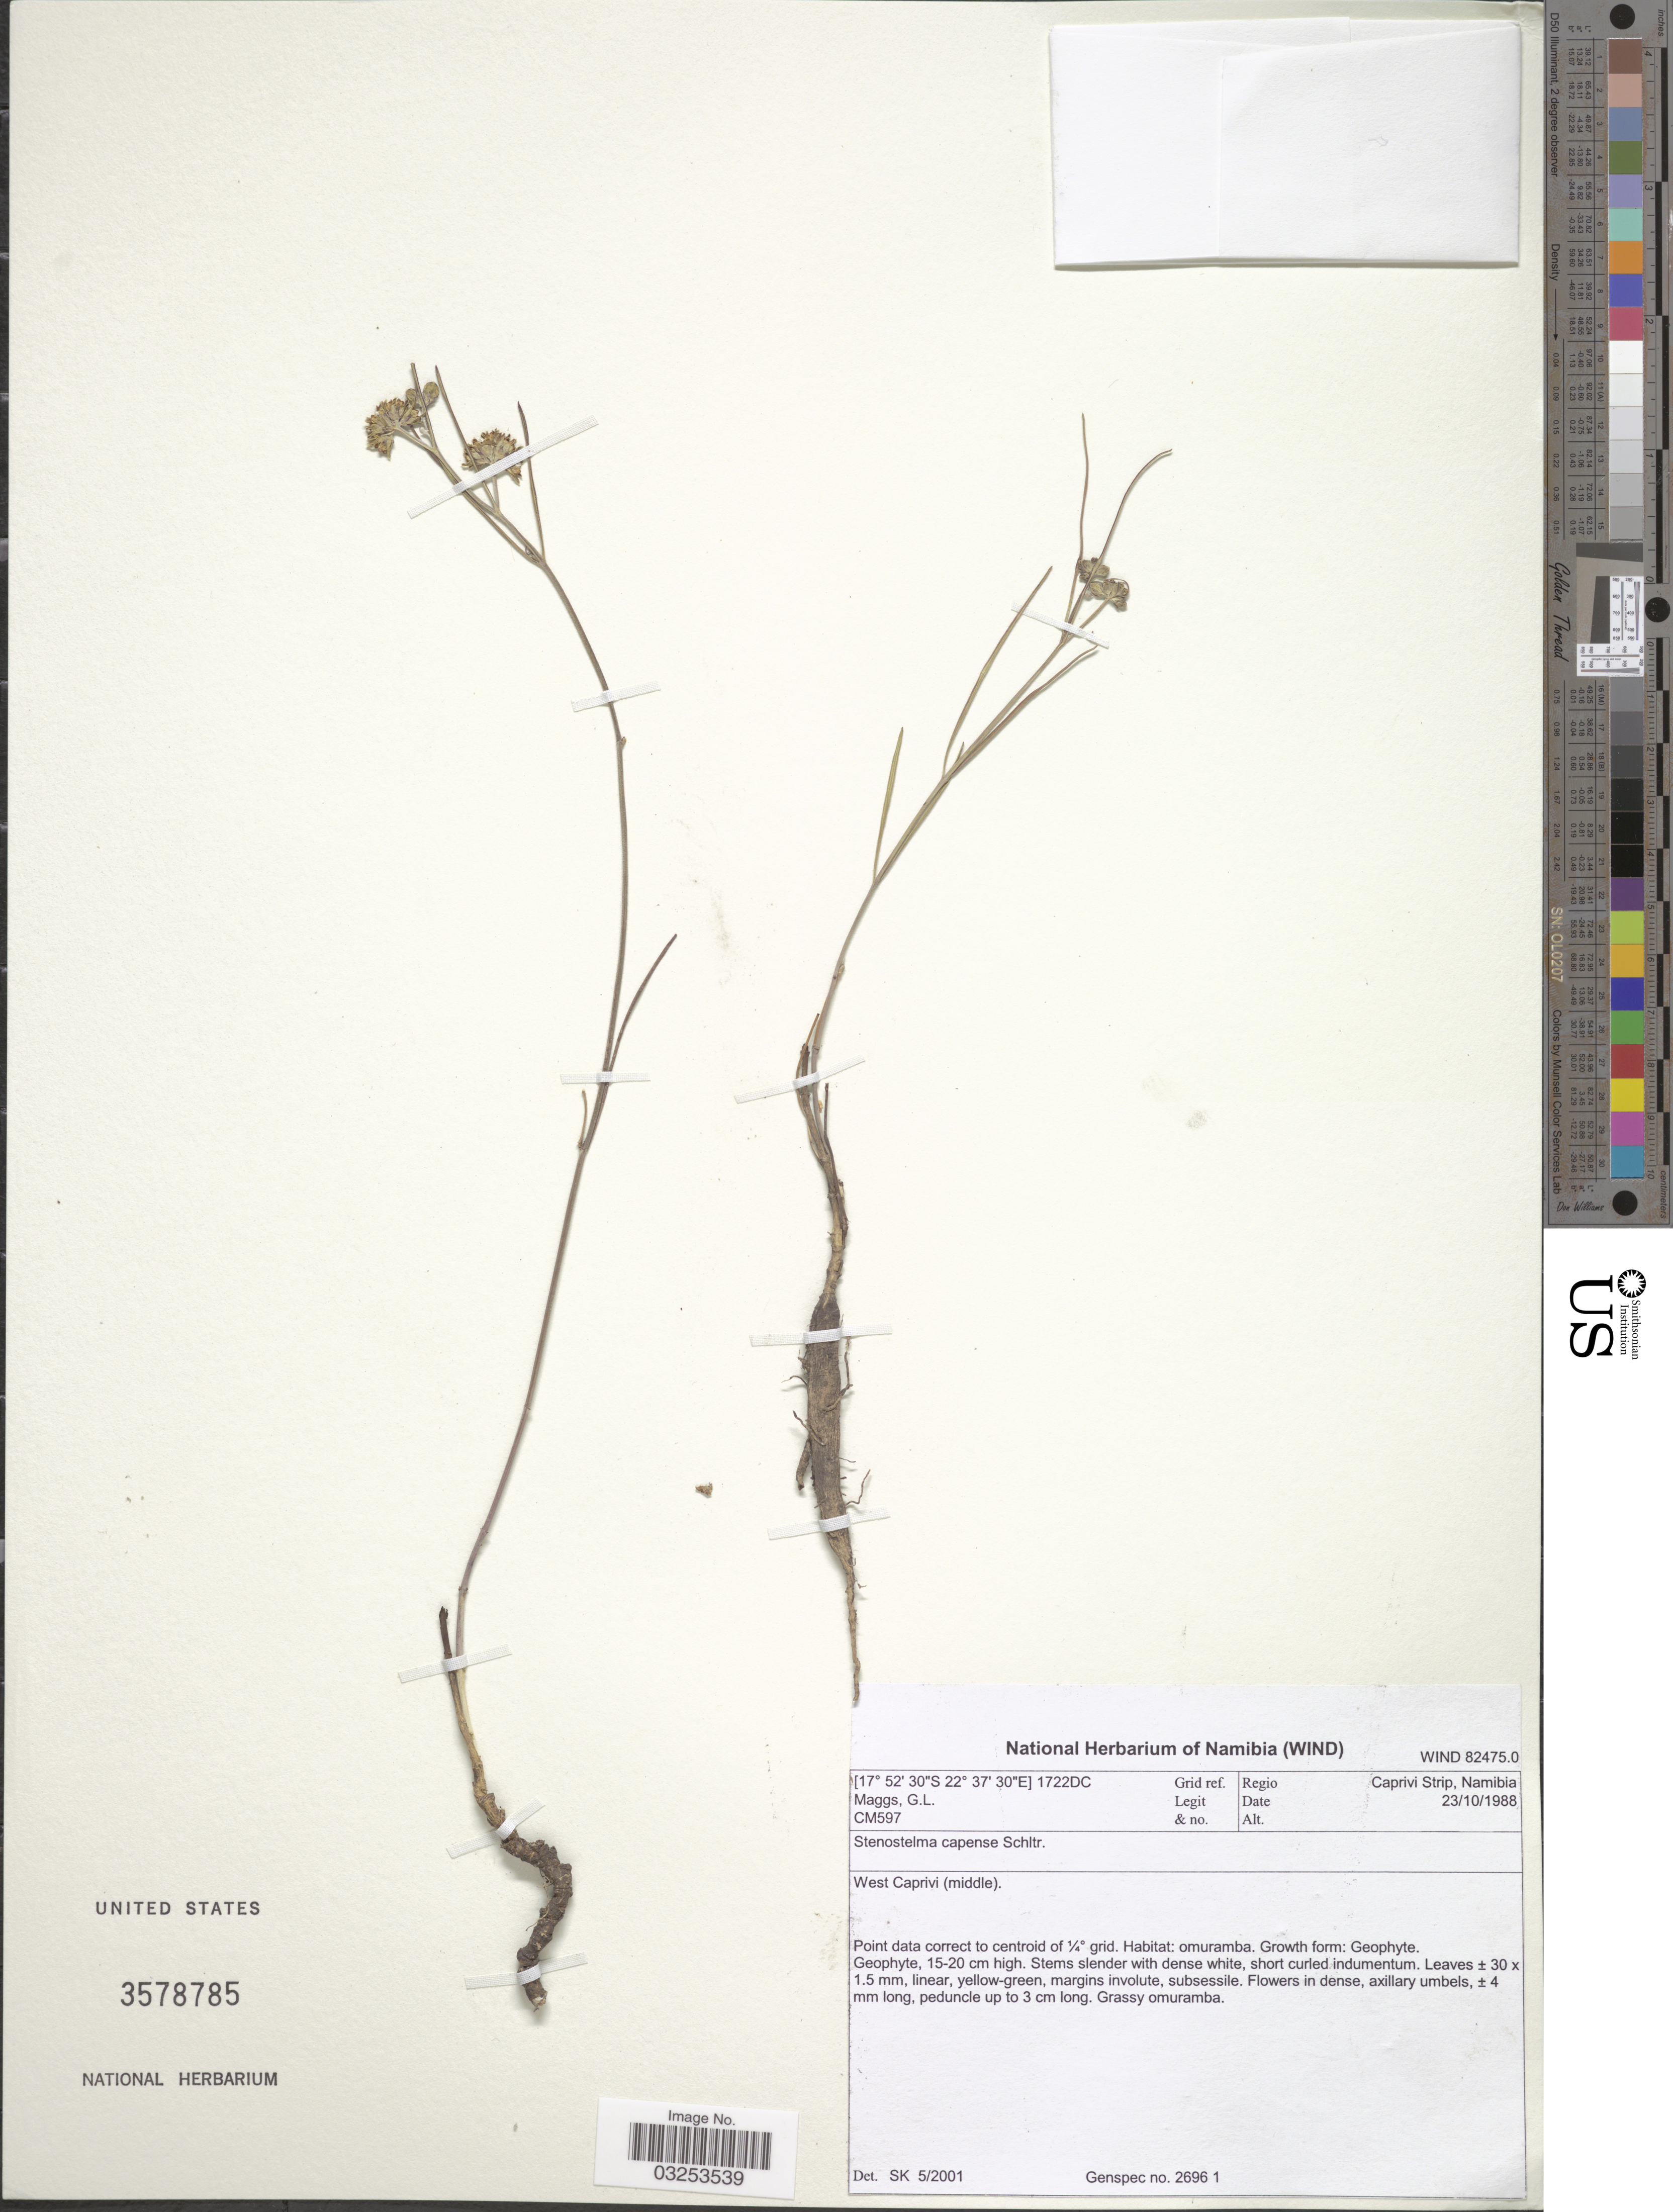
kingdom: Plantae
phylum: Tracheophyta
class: Magnoliopsida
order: Gentianales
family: Apocynaceae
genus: Stenostelma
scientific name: Stenostelma capense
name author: Schltr.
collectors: G. Maggs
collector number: CM597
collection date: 1988-10-23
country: Namibia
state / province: Caprivi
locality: Regio Caprivi Strip, Namibia. Gird ref. 1722DC. West Caprivi (middle).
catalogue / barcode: US 3578785